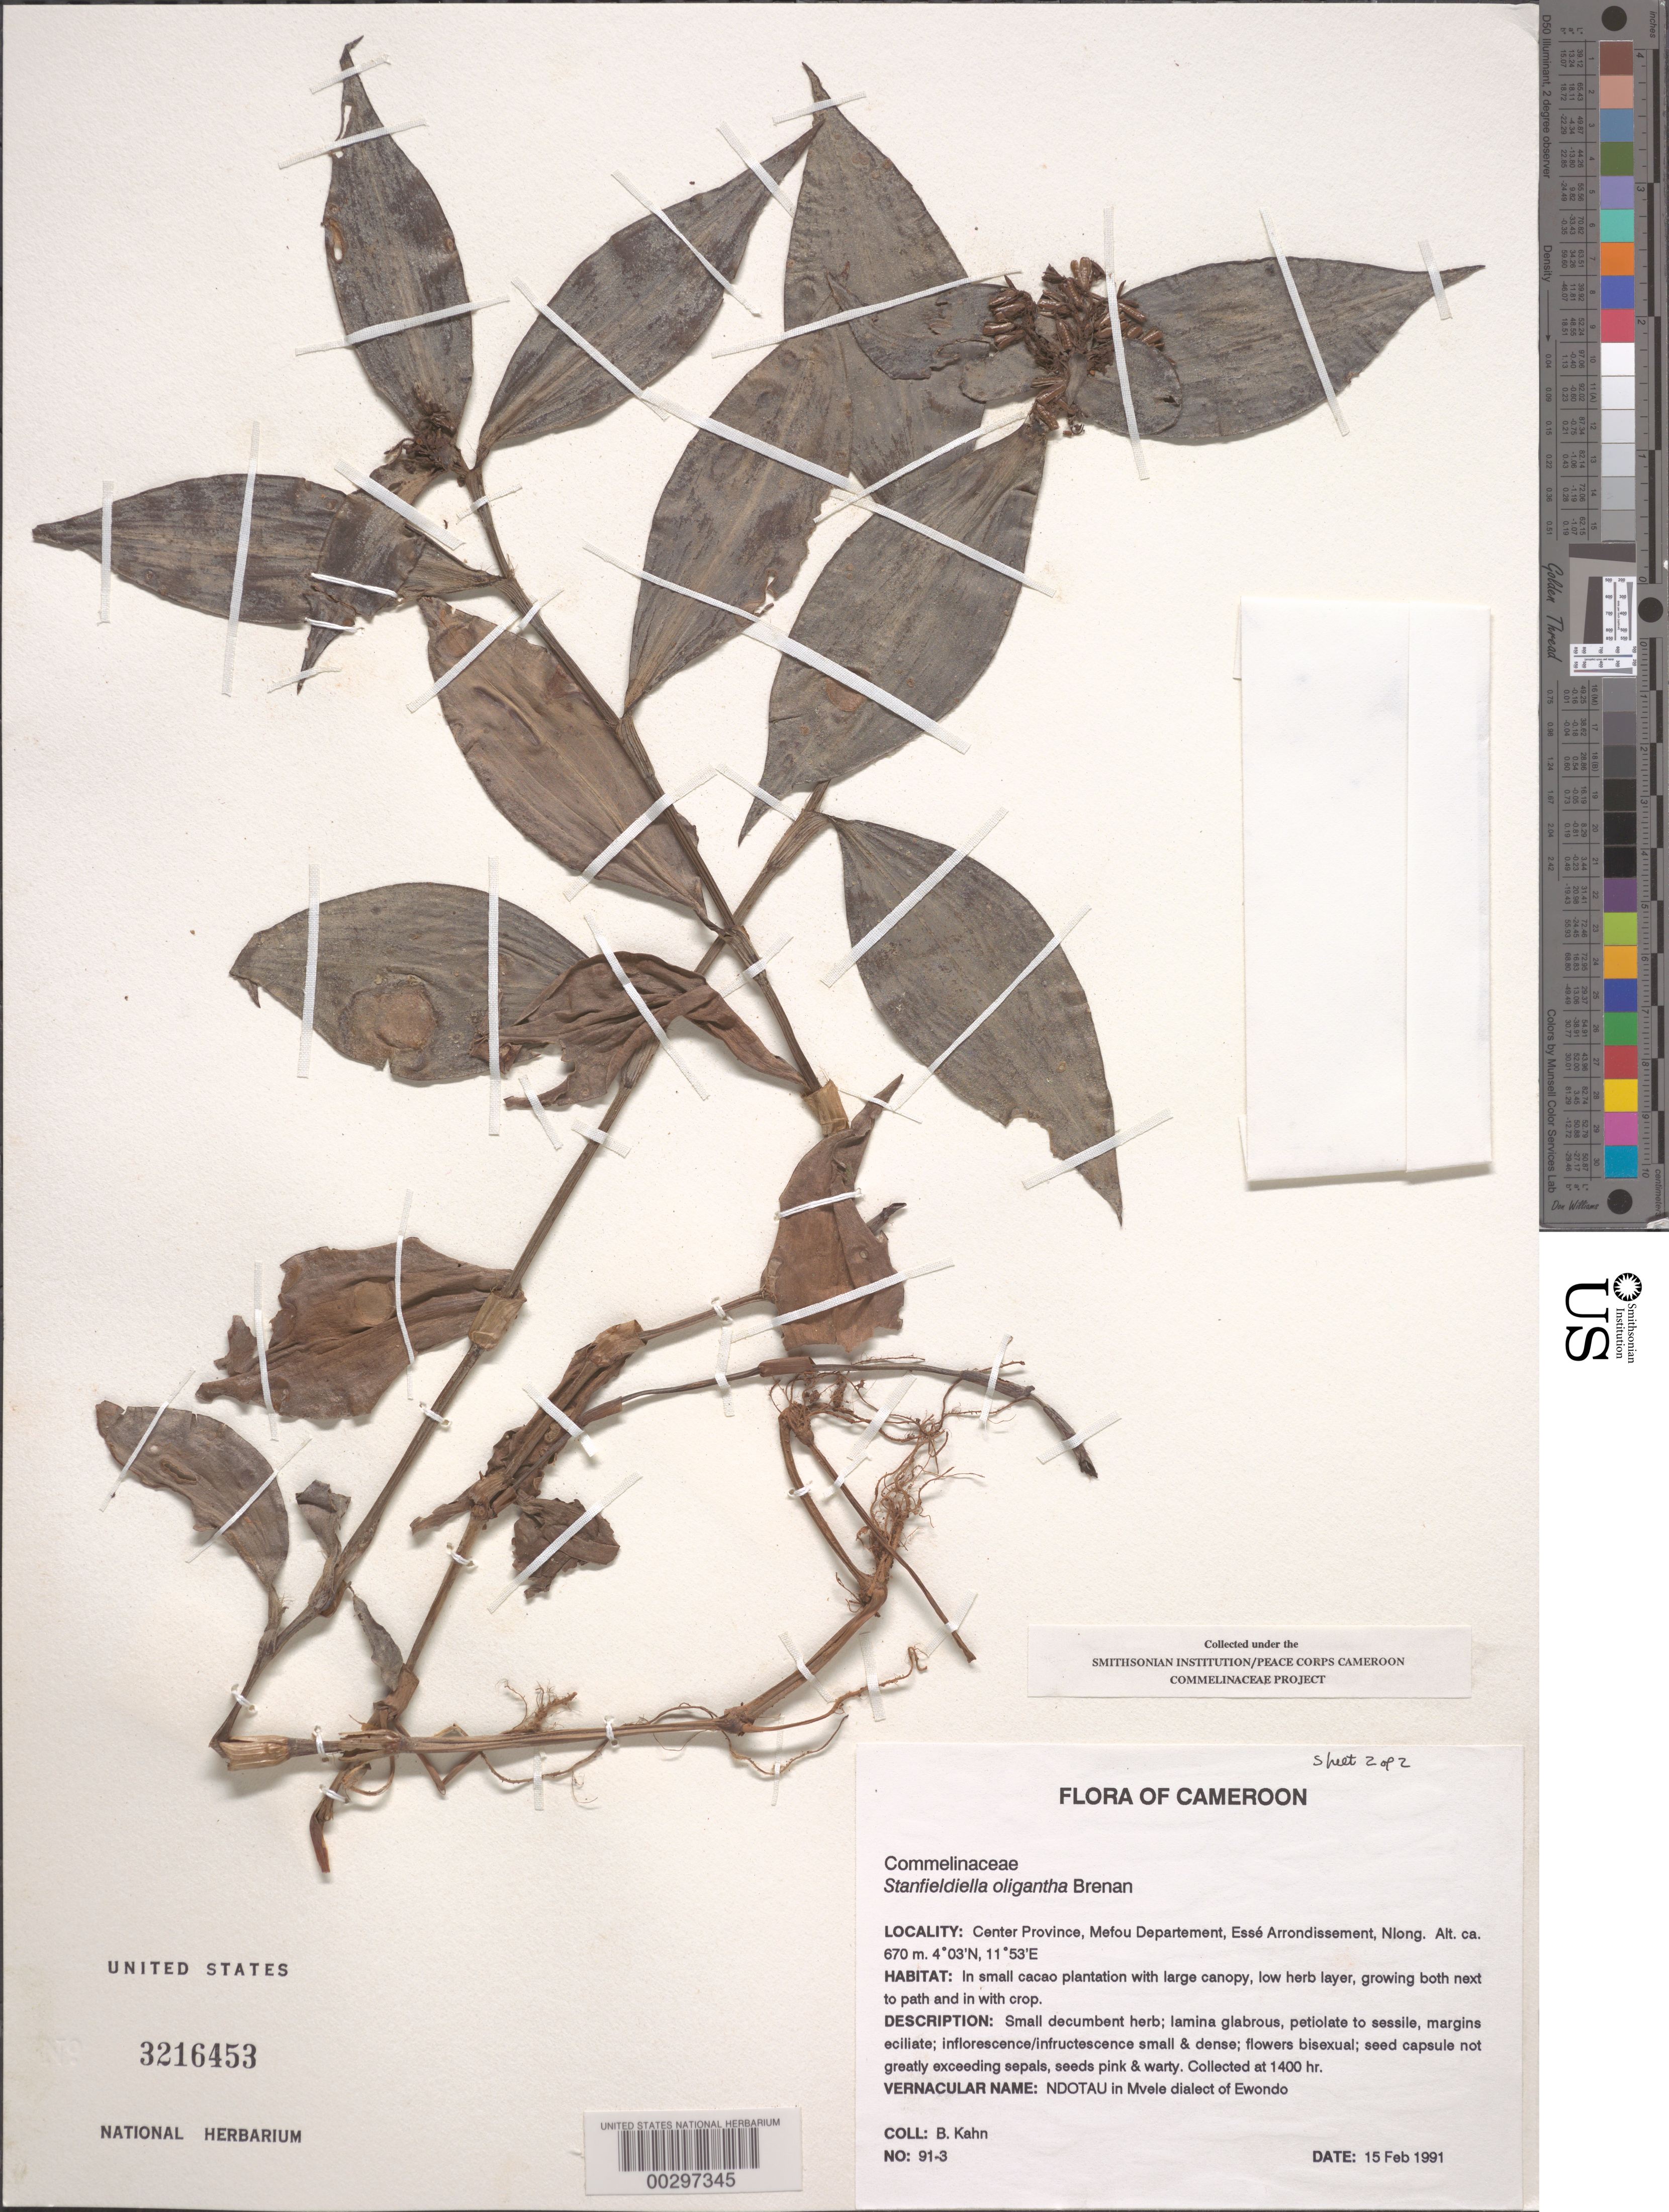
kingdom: Plantae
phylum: Tracheophyta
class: Liliopsida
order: Commelinales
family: Commelinaceae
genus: Stanfieldiella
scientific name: Stanfieldiella oligantha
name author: (Mildbr.) Brenan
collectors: B. Kahn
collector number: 91-3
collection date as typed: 15 Feb 1991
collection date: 1991-02-15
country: Cameroon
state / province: Centre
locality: Mefou, esse arrondissement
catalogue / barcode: US 3216453